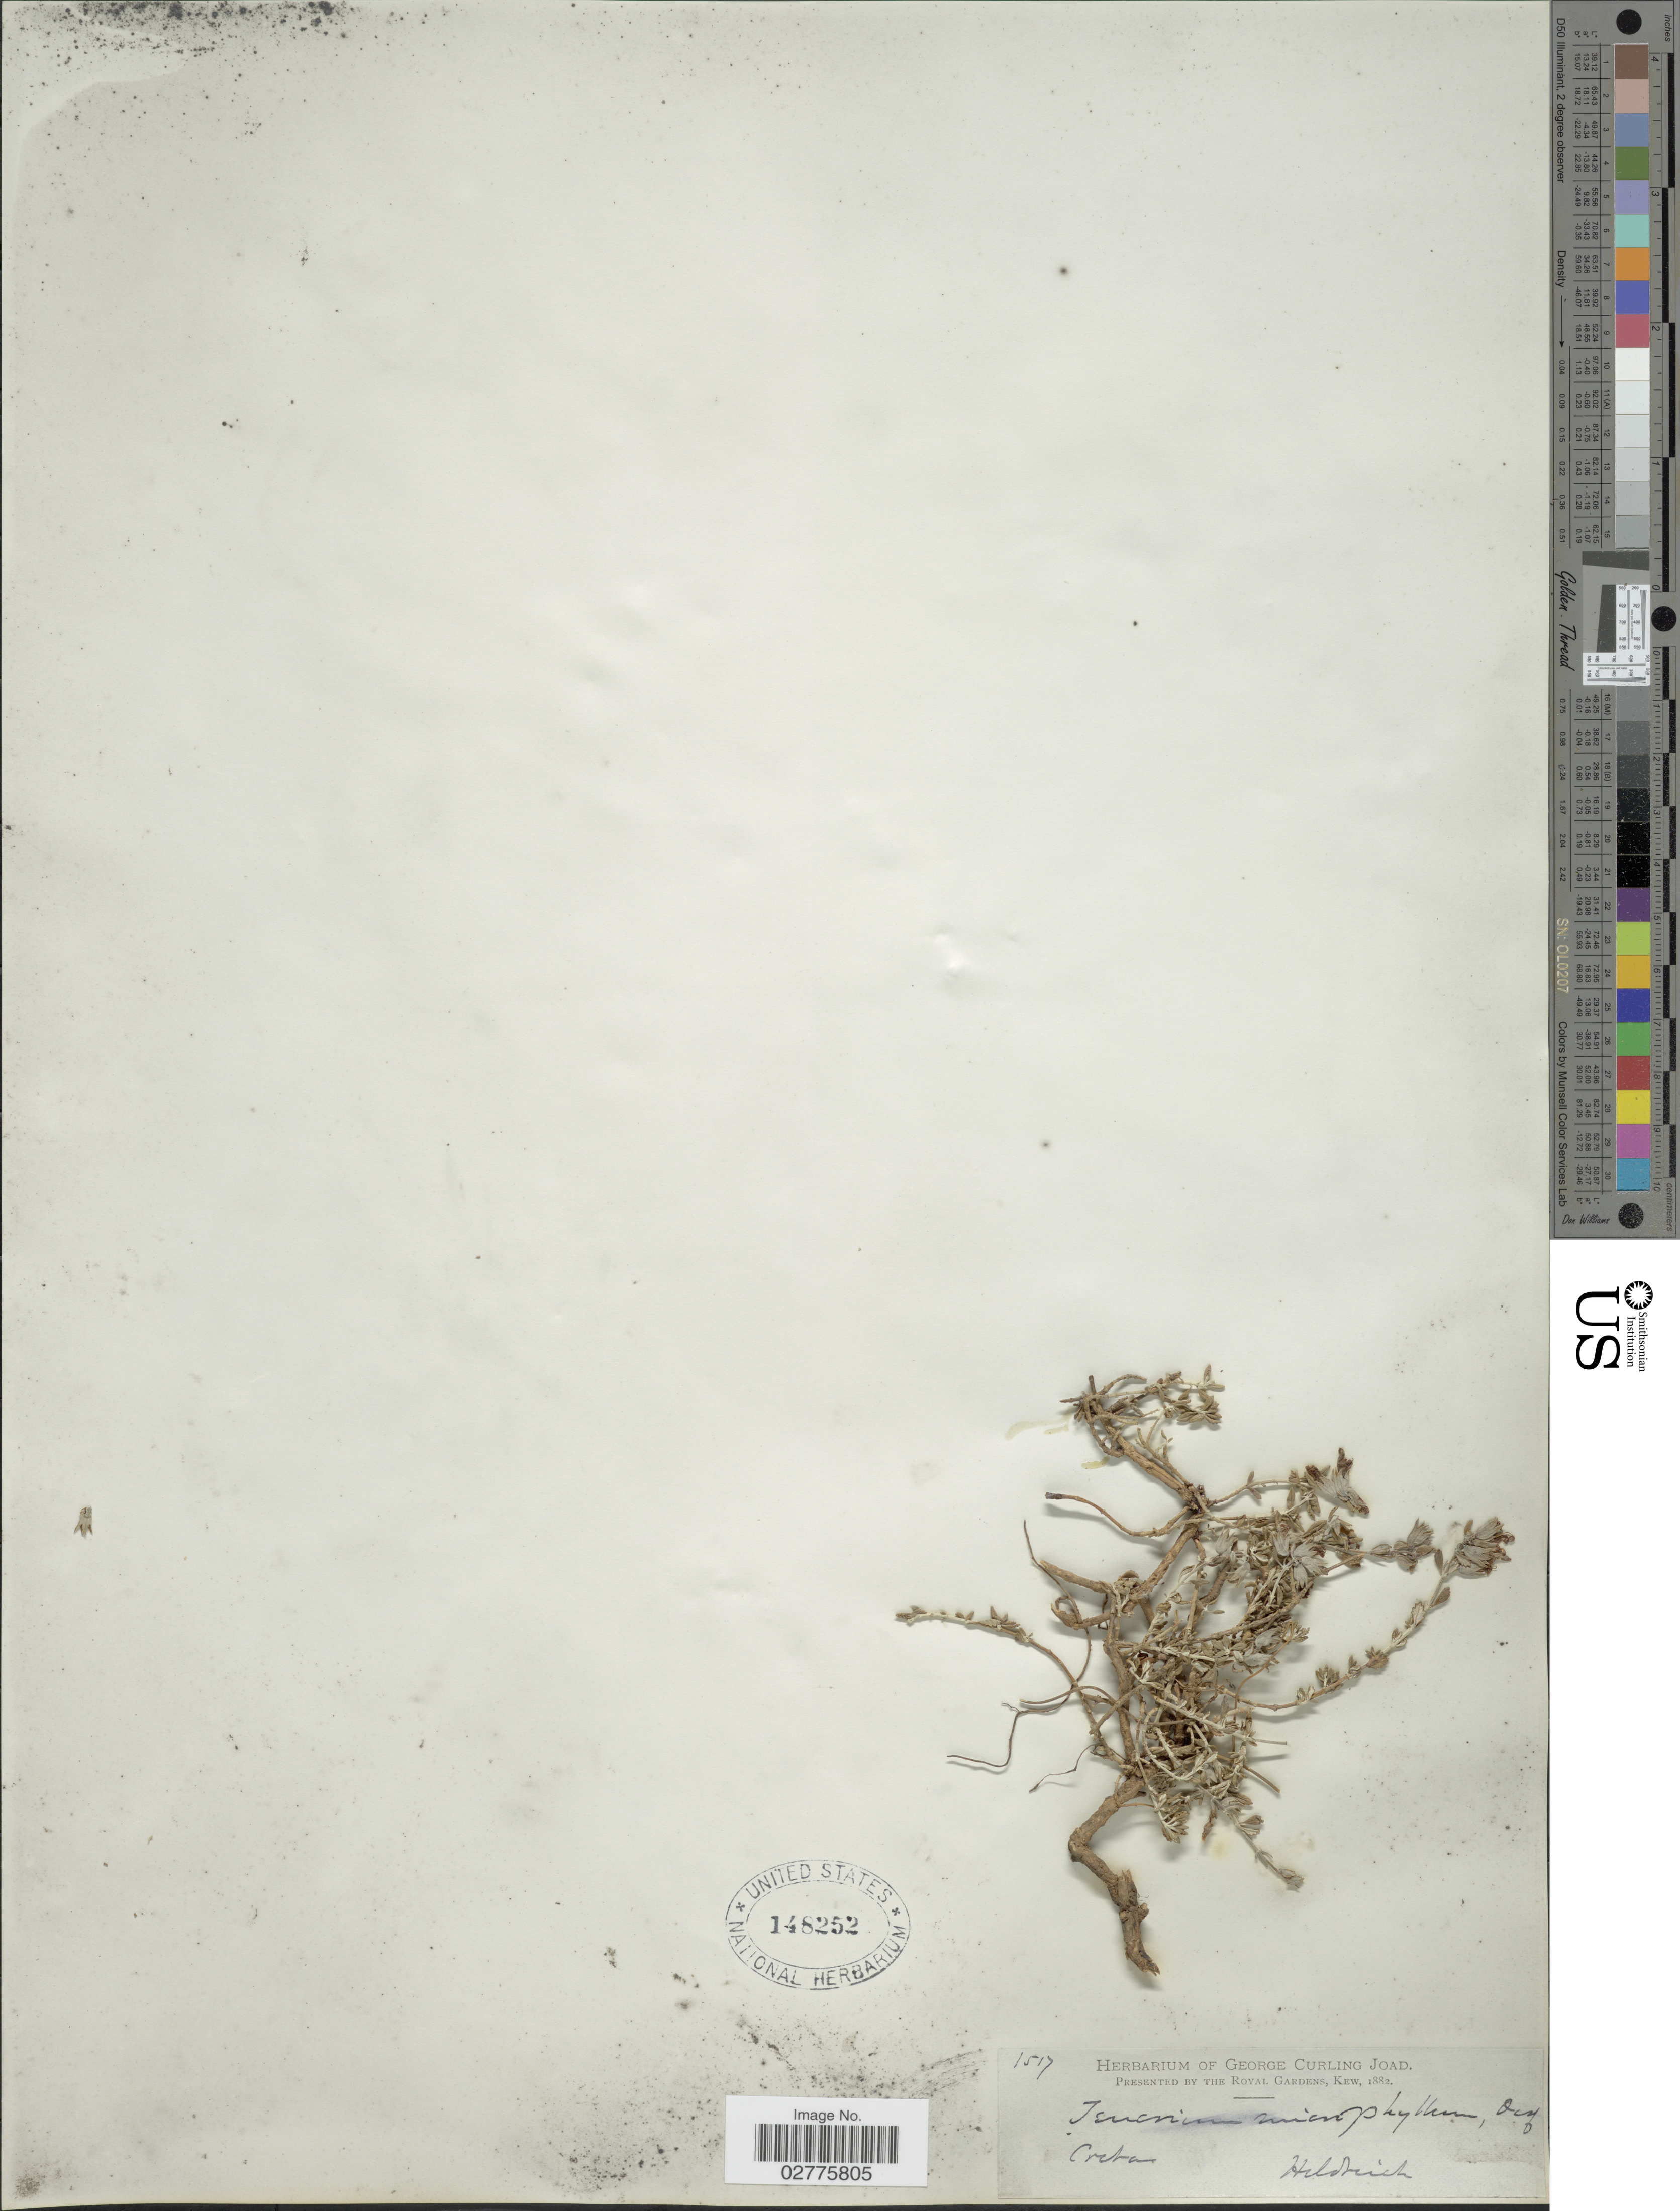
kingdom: Plantae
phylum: Tracheophyta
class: Magnoliopsida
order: Lamiales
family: Lamiaceae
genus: Teucrium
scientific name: Teucrium microphyllum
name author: Desf.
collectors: Heldreich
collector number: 1517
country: Greece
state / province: Crete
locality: Creta.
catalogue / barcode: US 148252